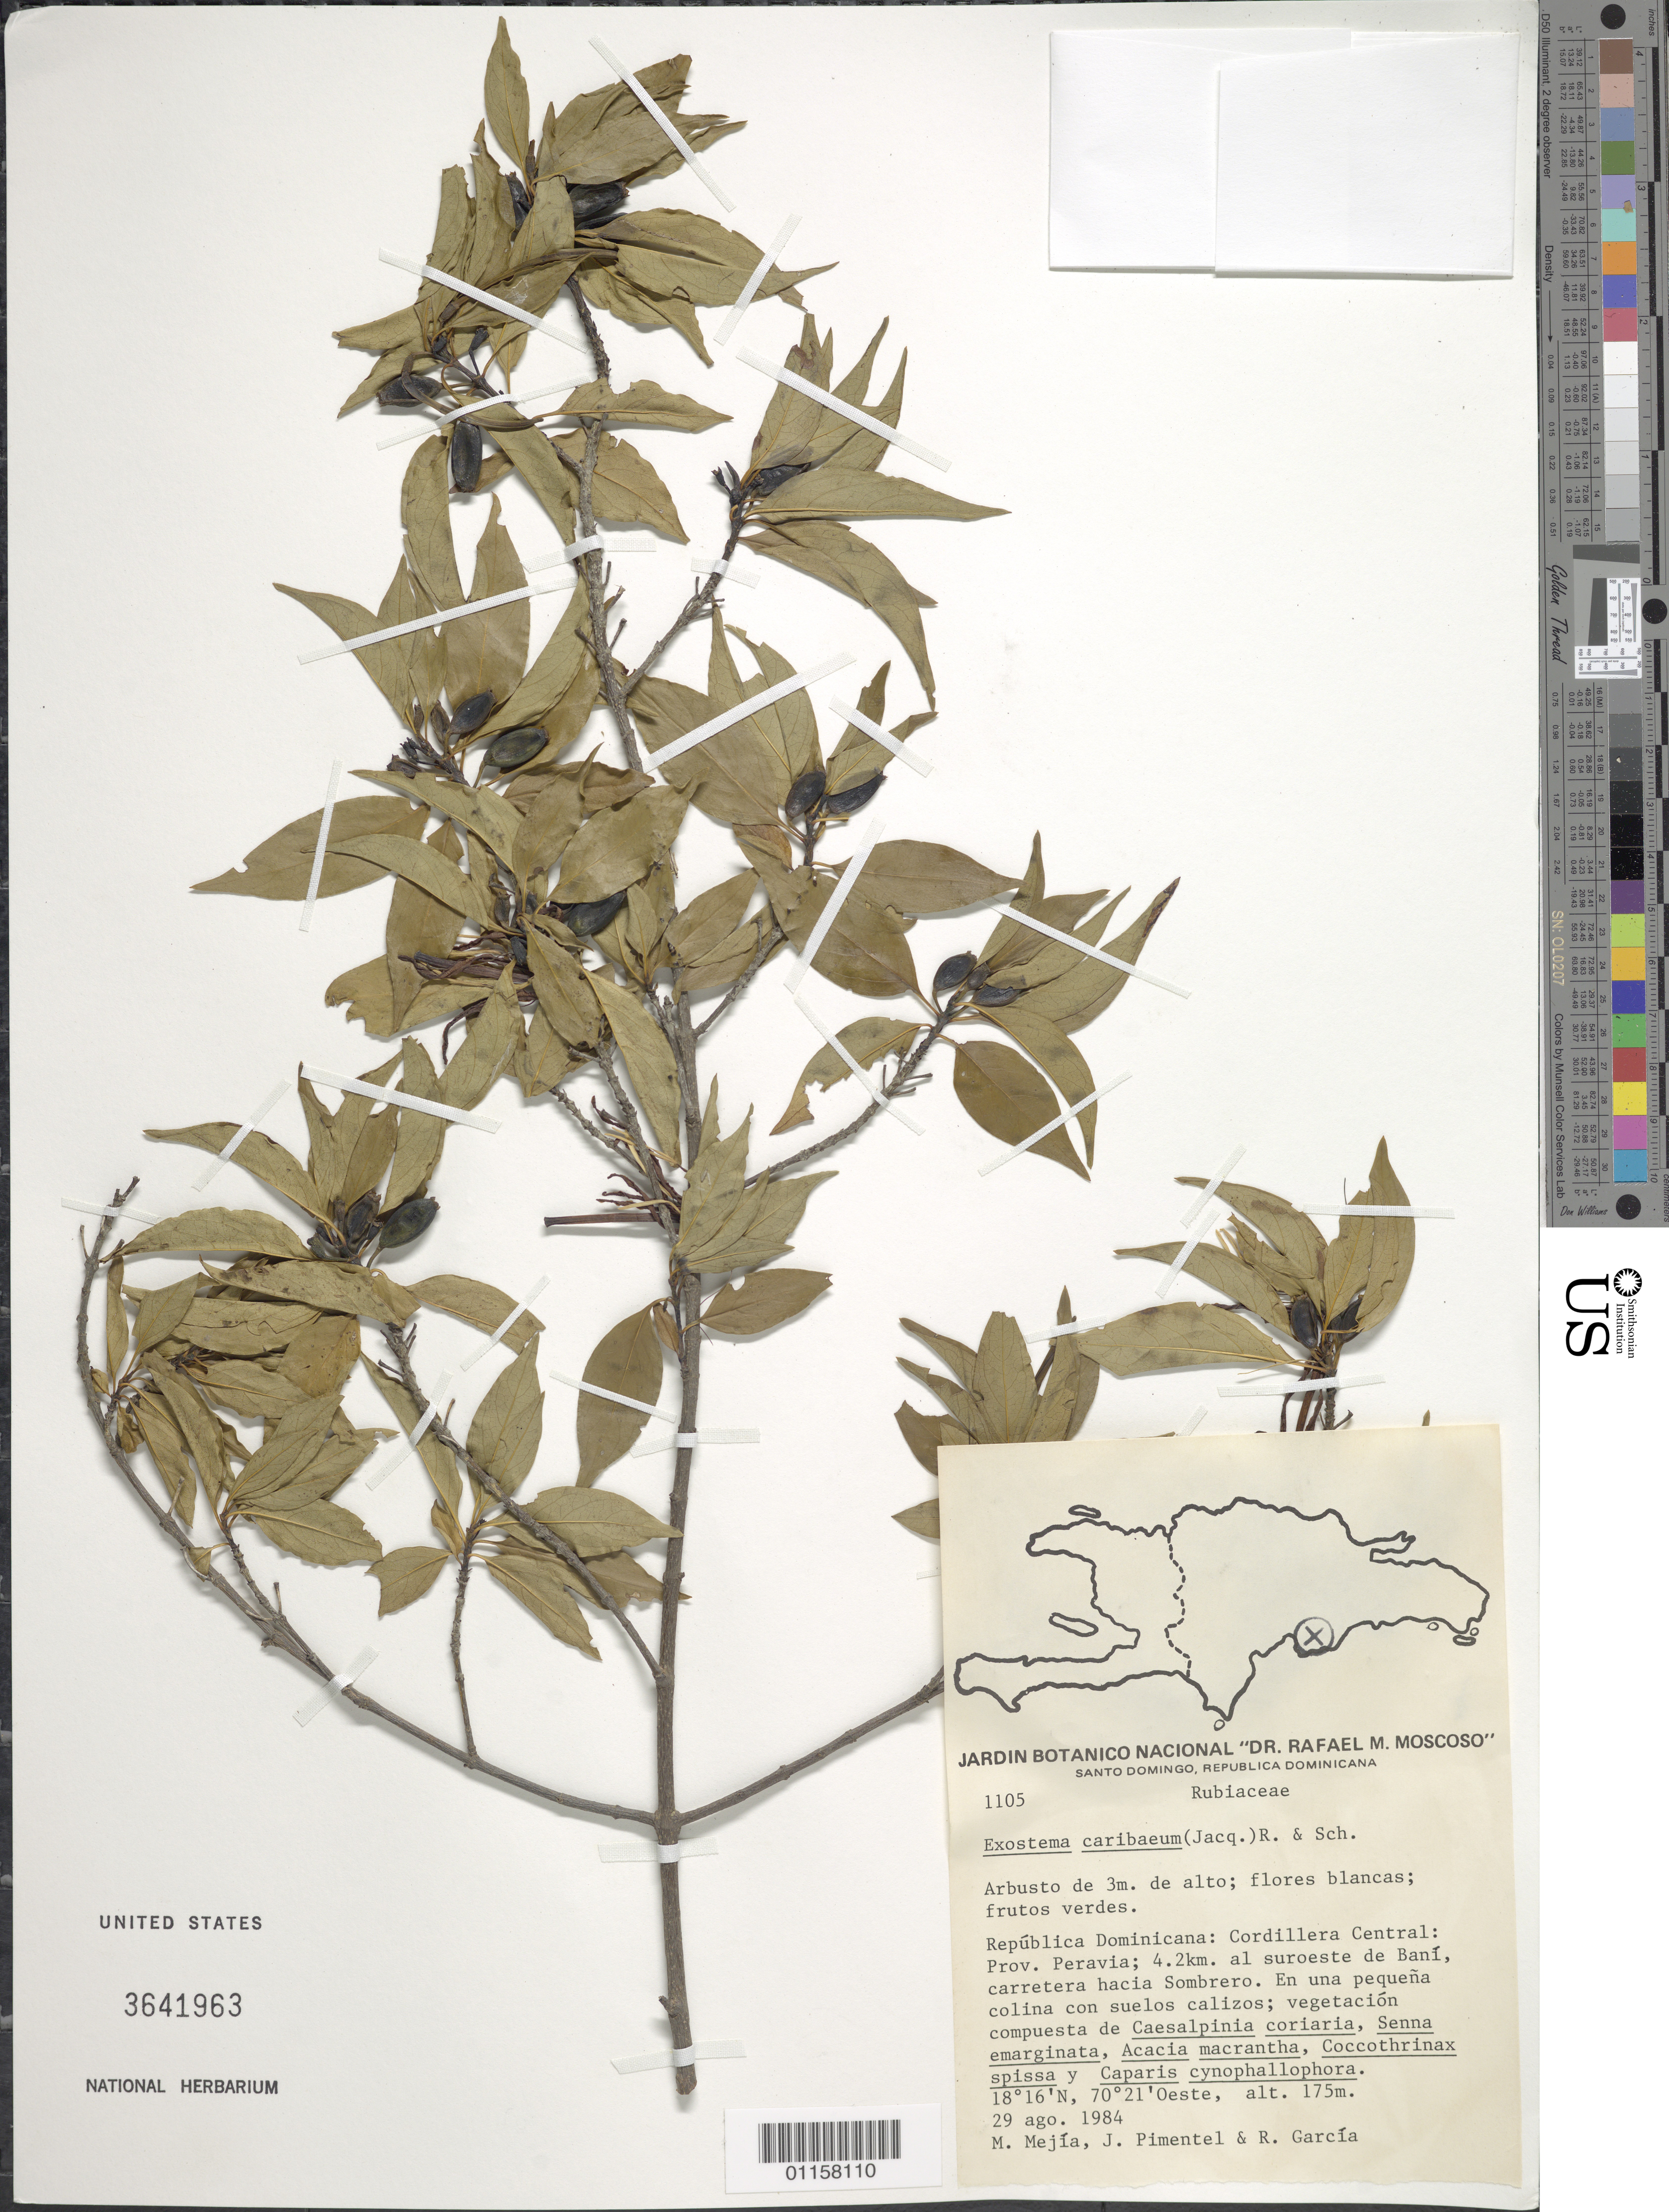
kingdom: Plantae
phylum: Tracheophyta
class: Magnoliopsida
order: Gentianales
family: Rubiaceae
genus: Exostema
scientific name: Exostema caribaeum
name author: (Jacq.) Roem. & Schult.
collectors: M. Mejia, J. Pimentel & R. G. García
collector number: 1105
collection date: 1984-08-29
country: Dominican Republic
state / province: Peravia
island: Hispaniola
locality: Cordillera Central, 4.2 km al suroeste de Baní, carretera hacia Sombrero.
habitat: En una pequeña colina con suelos calizos; vegetación compuesta de Caesalpinia coriaria, Senna emarginata, Acacia macrantha, Coccothrinax spissa y Caparis cynopyallophora.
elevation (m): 175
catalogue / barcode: US 3641963